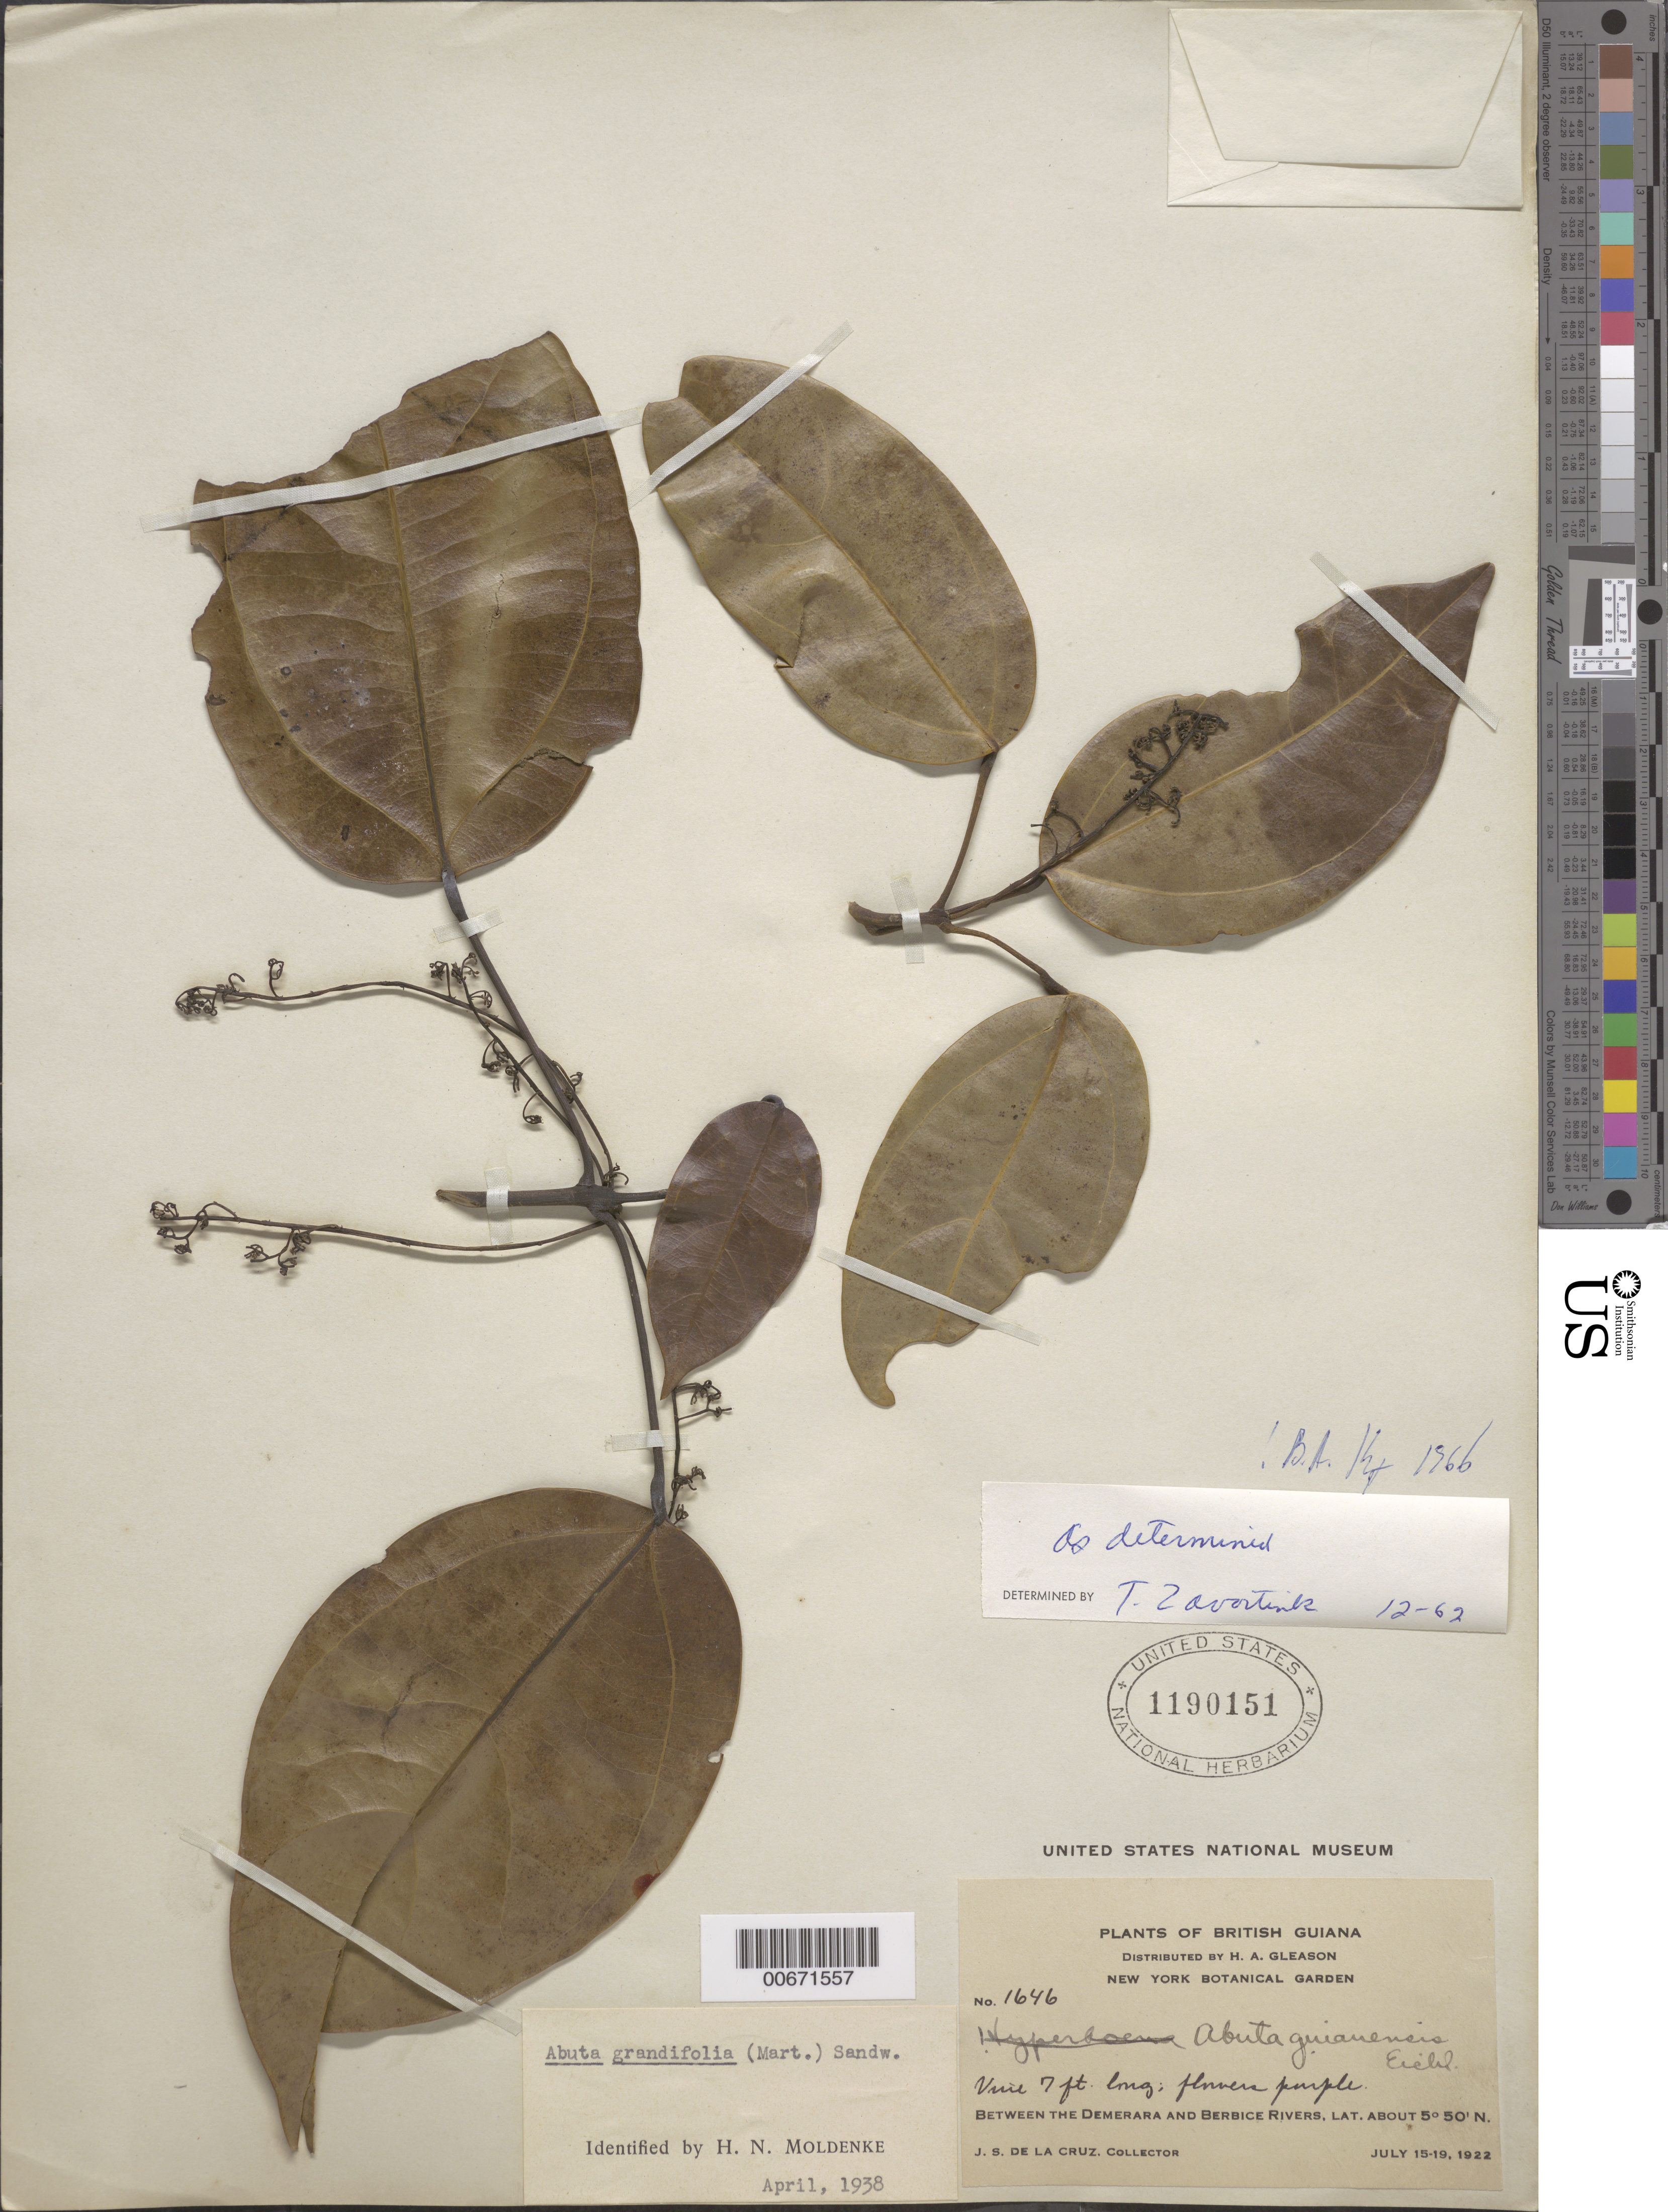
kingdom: Plantae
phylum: Tracheophyta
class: Magnoliopsida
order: Ranunculales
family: Menispermaceae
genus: Abuta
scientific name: Abuta grandifolia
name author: (Mart.) Sandwith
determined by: Krukoff, B. A.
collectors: J. S. de la Cruz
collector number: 1646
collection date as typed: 15-Jul-22 to 19-Jul-22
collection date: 1922-07-15/1922-07-19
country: Guyana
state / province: U. Demerara-Berbice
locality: Demerara River to the Berbice River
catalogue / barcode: US 1190151